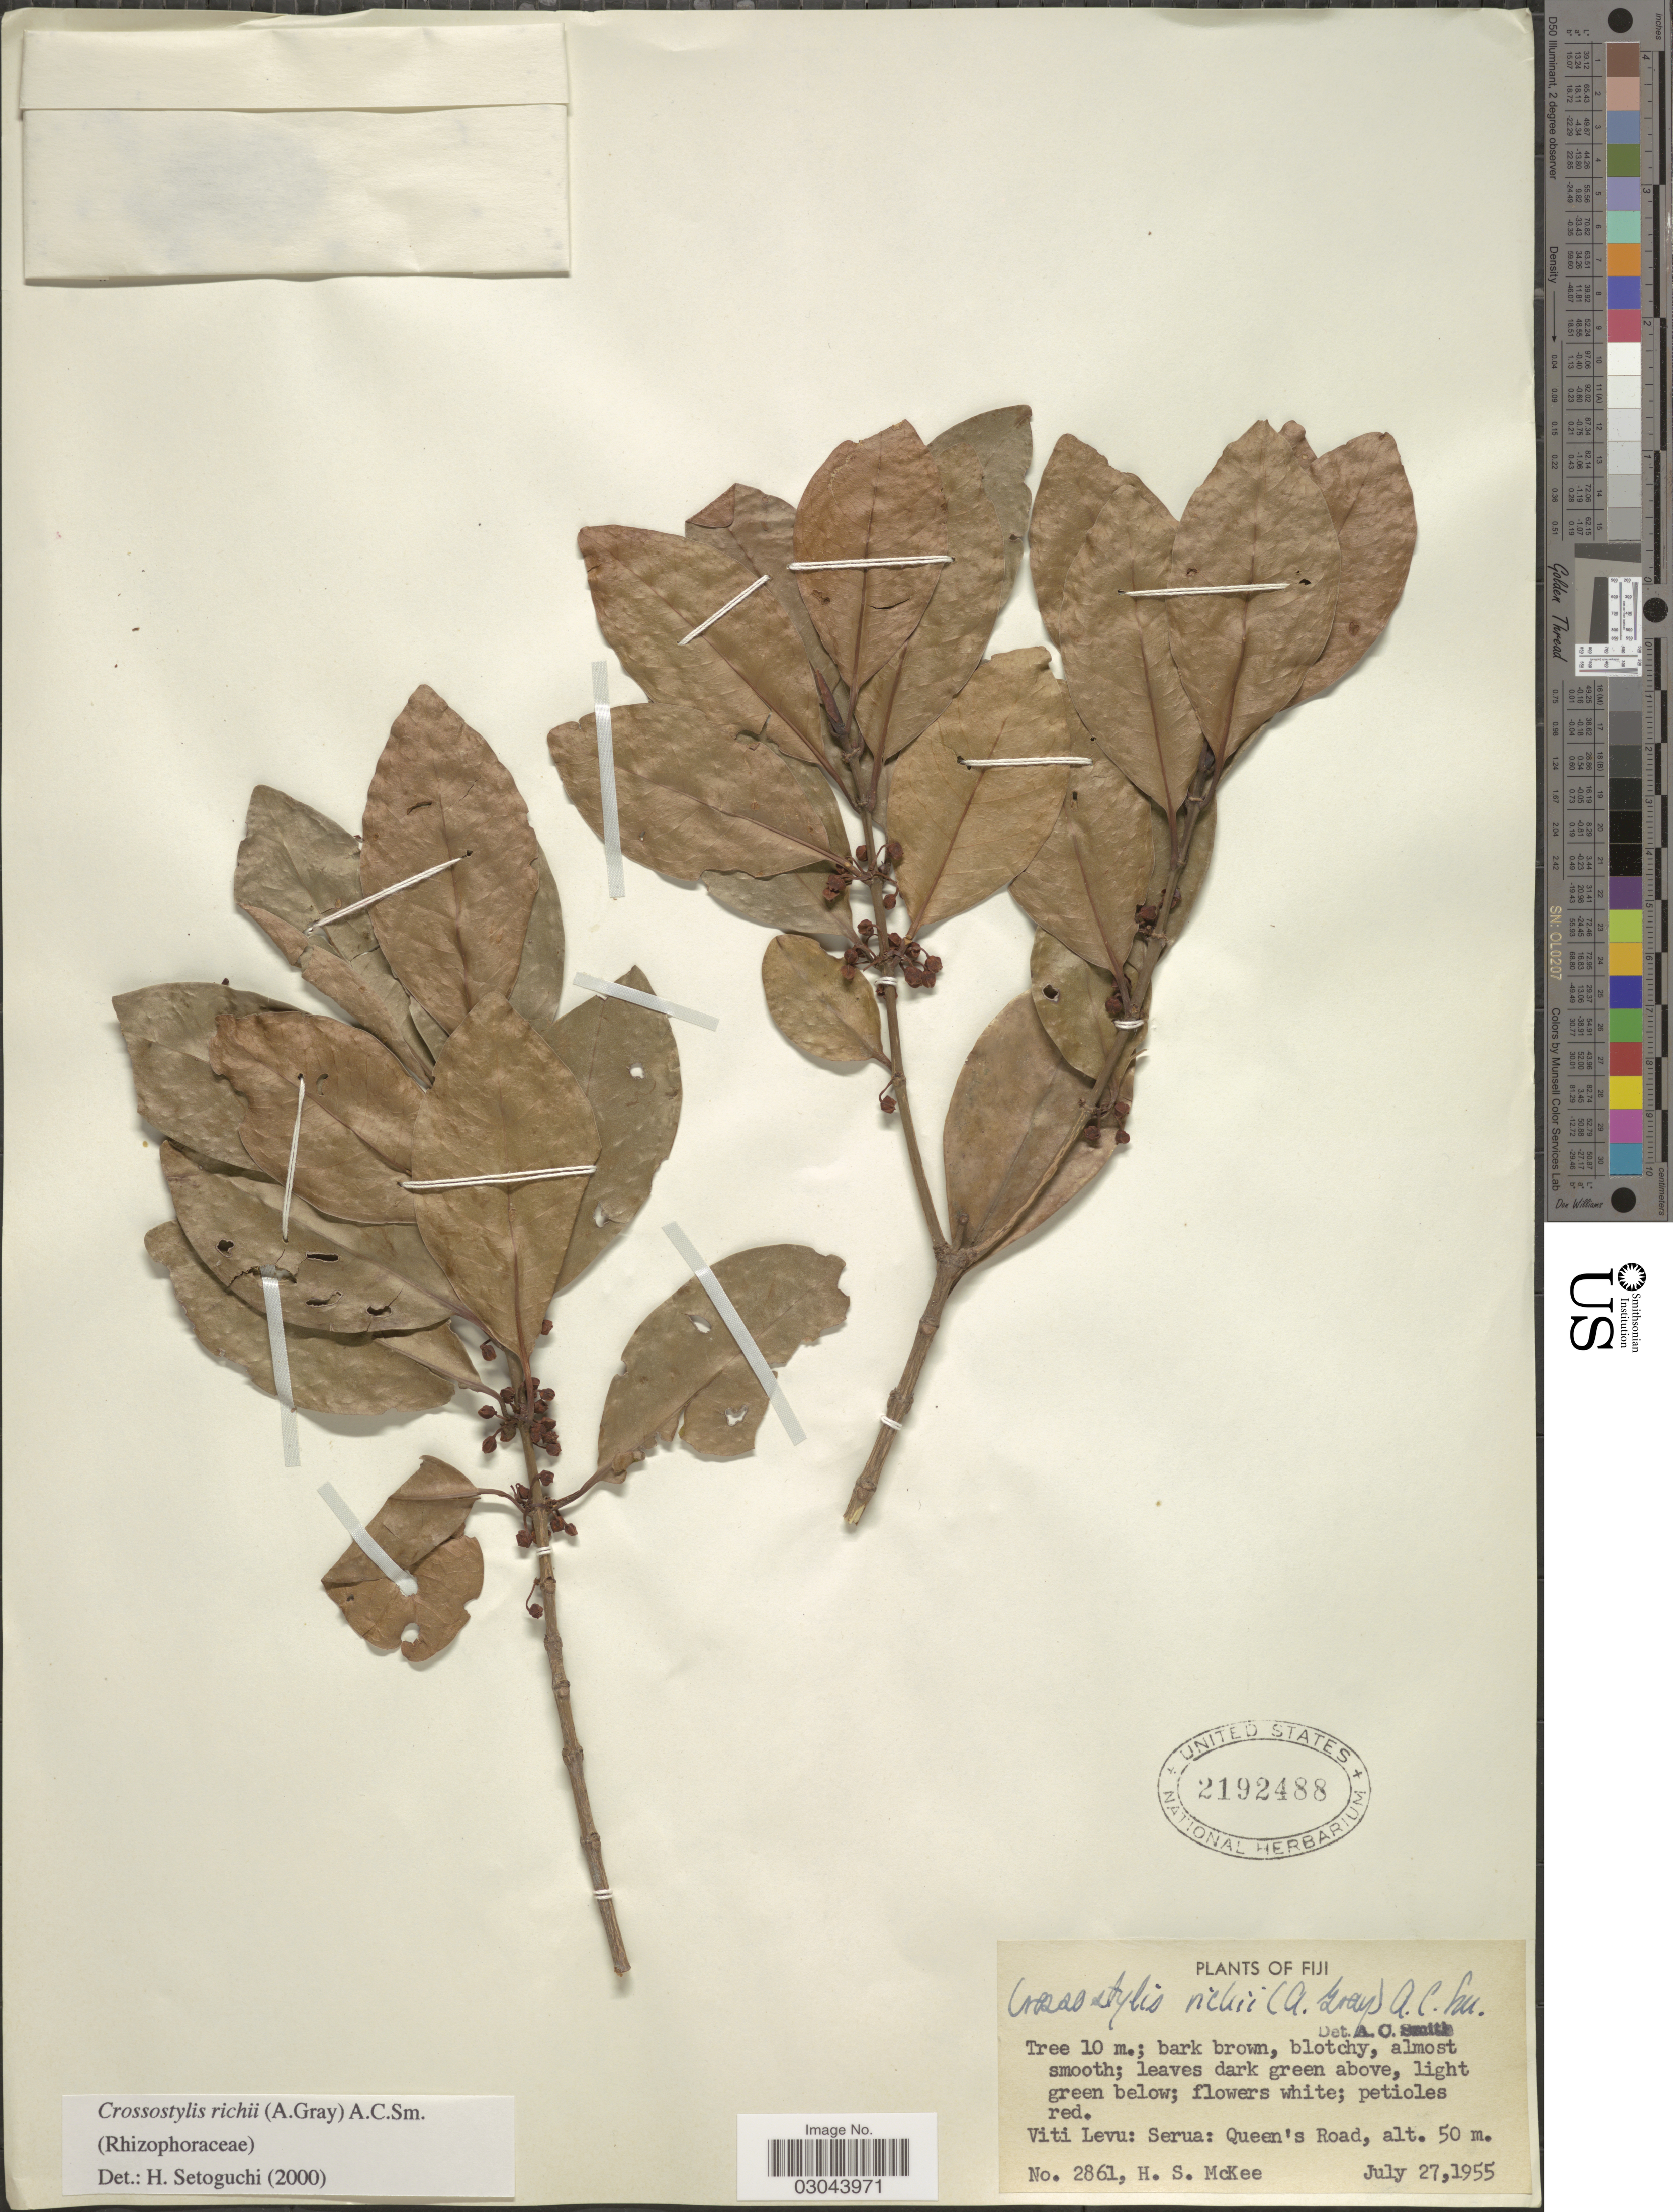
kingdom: Plantae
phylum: Tracheophyta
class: Magnoliopsida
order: Malpighiales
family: Rhizophoraceae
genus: Crossostylis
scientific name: Crossostylis richii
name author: (A. Gray) A.C. Sm.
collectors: H. S. McKee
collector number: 2861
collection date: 1955-07-27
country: Fiji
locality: Viti Levu: Serua: Queen's Road.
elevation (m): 50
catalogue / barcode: US 2192488